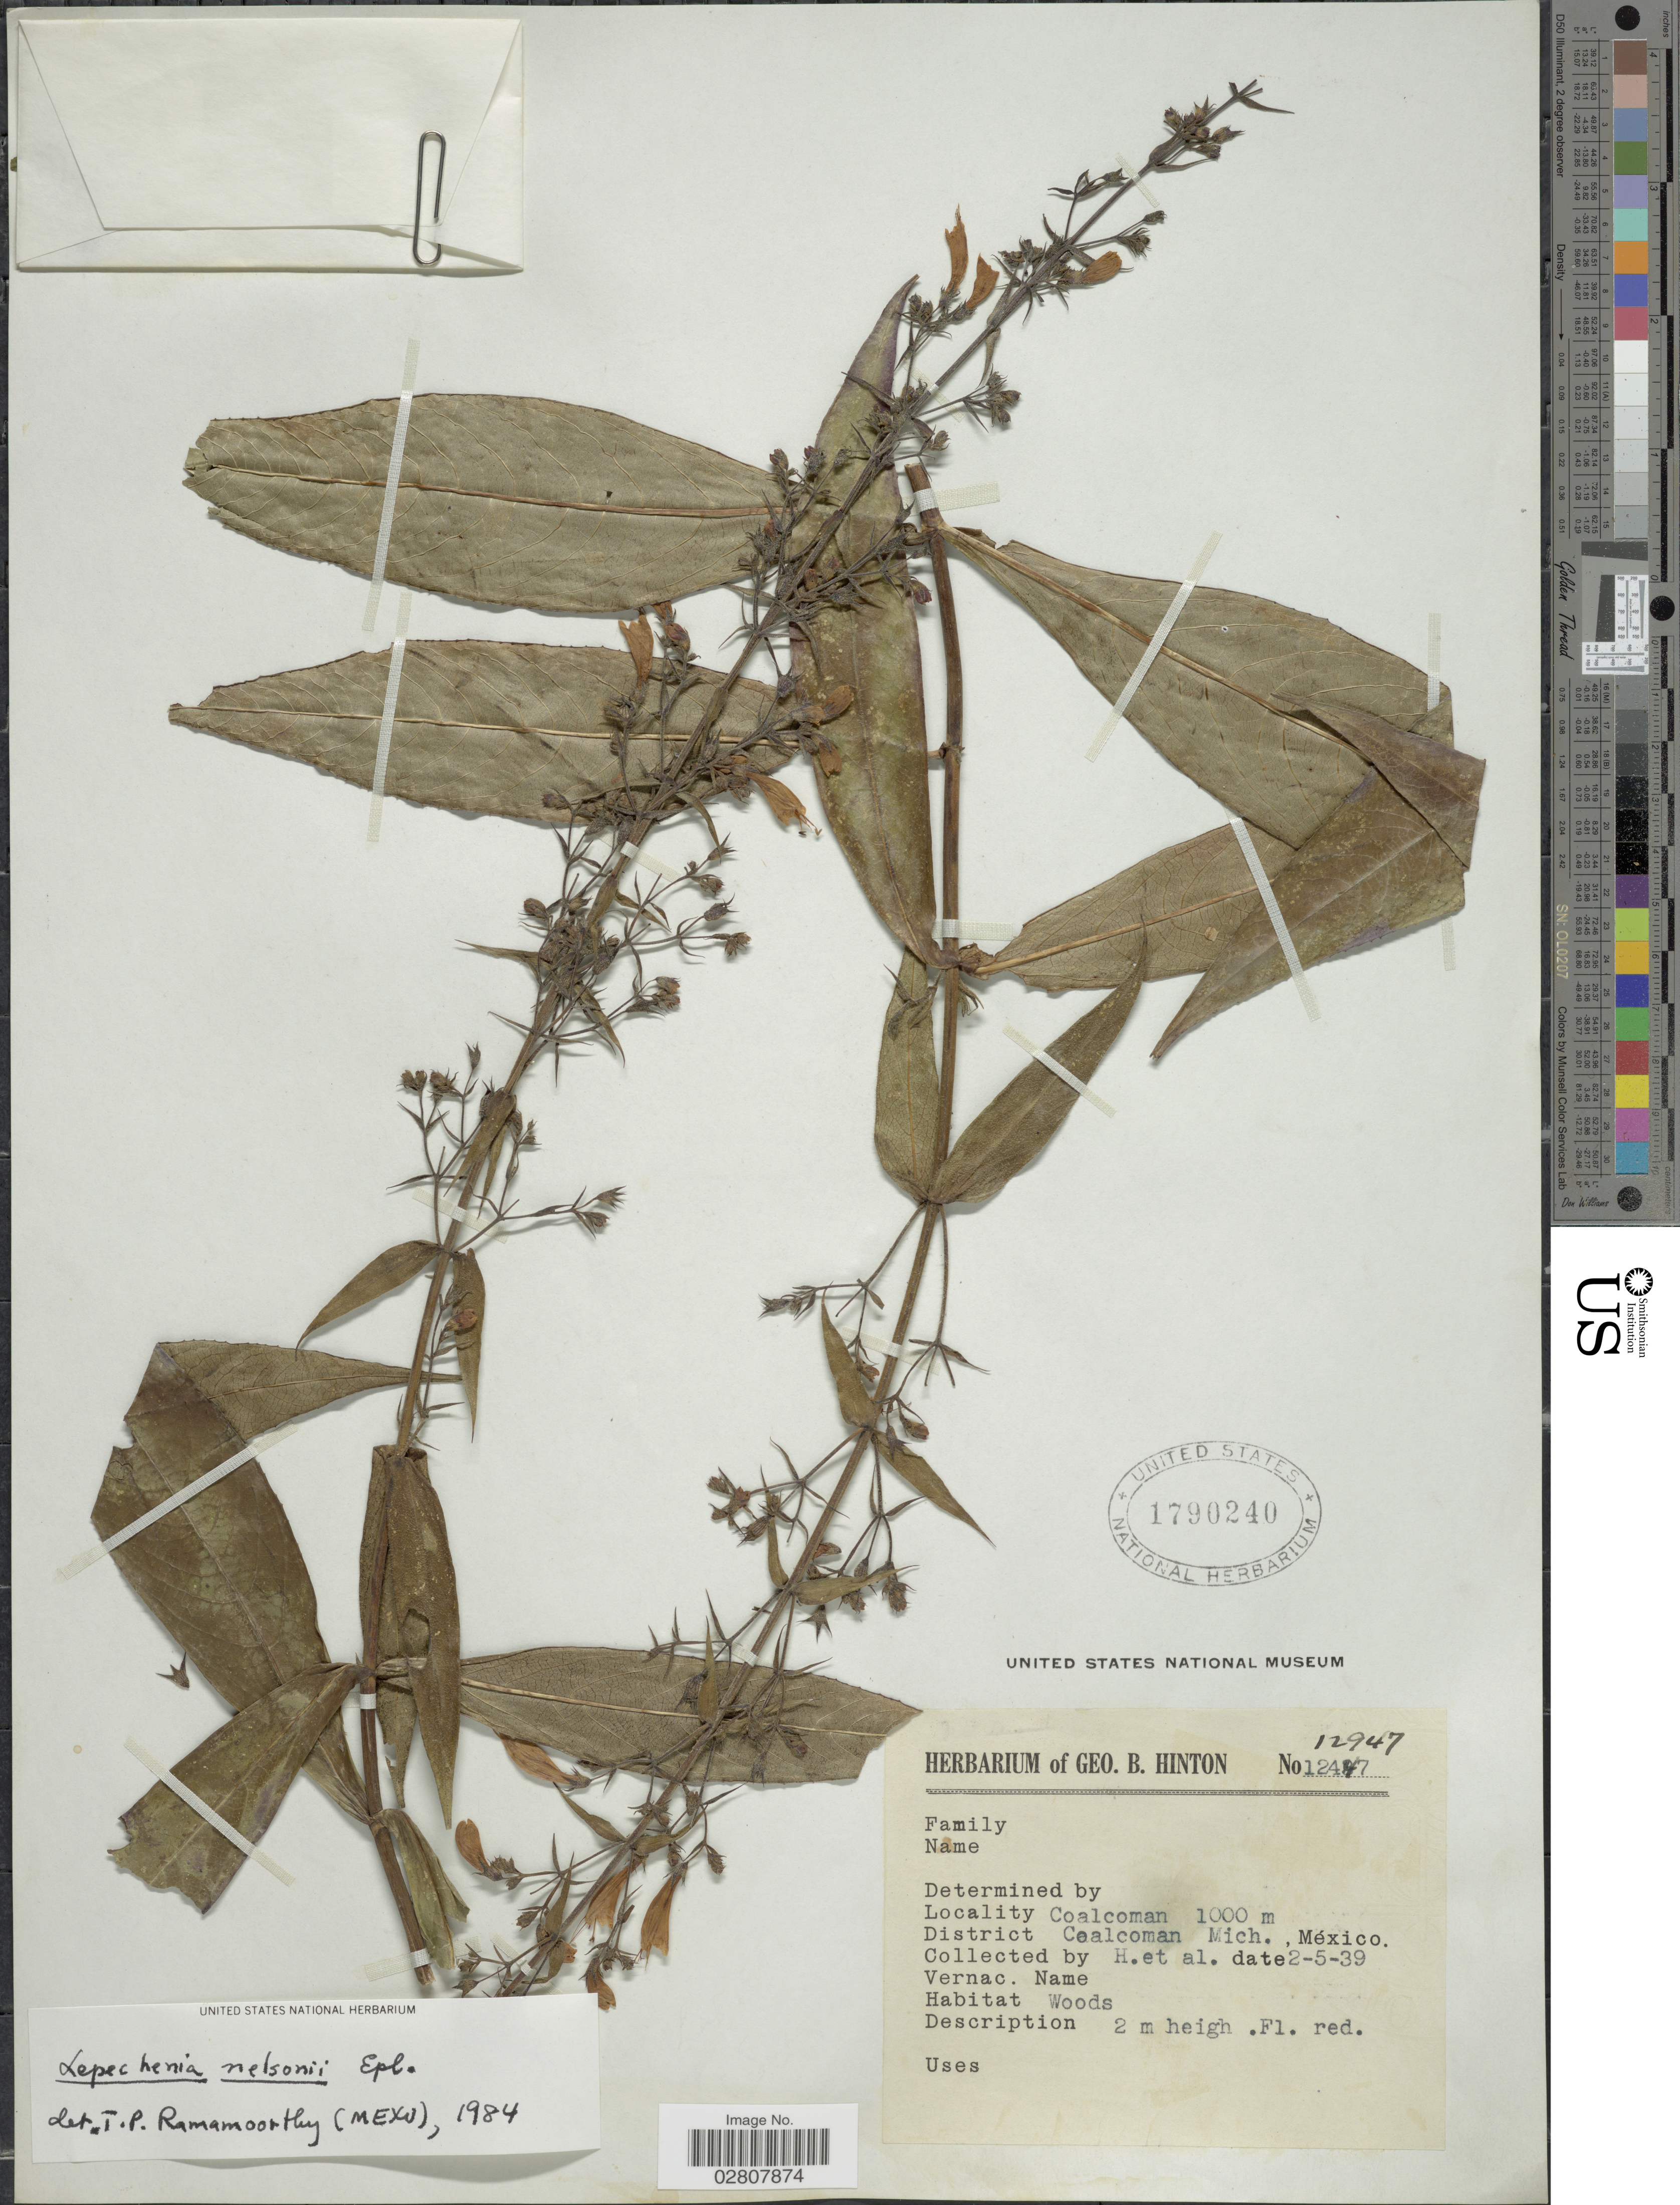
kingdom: Plantae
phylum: Tracheophyta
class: Magnoliopsida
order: Lamiales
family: Lamiaceae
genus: Lepechinia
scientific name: Lepechinia nelsonii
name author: (Fernald) Epling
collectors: G. B. Hinton & et al.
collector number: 12947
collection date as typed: Transcribed d/m/y: 2/5/39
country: Mexico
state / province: Michoacán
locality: Coalcoman. District Coalcoman Mich.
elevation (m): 1000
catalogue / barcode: US 1790240